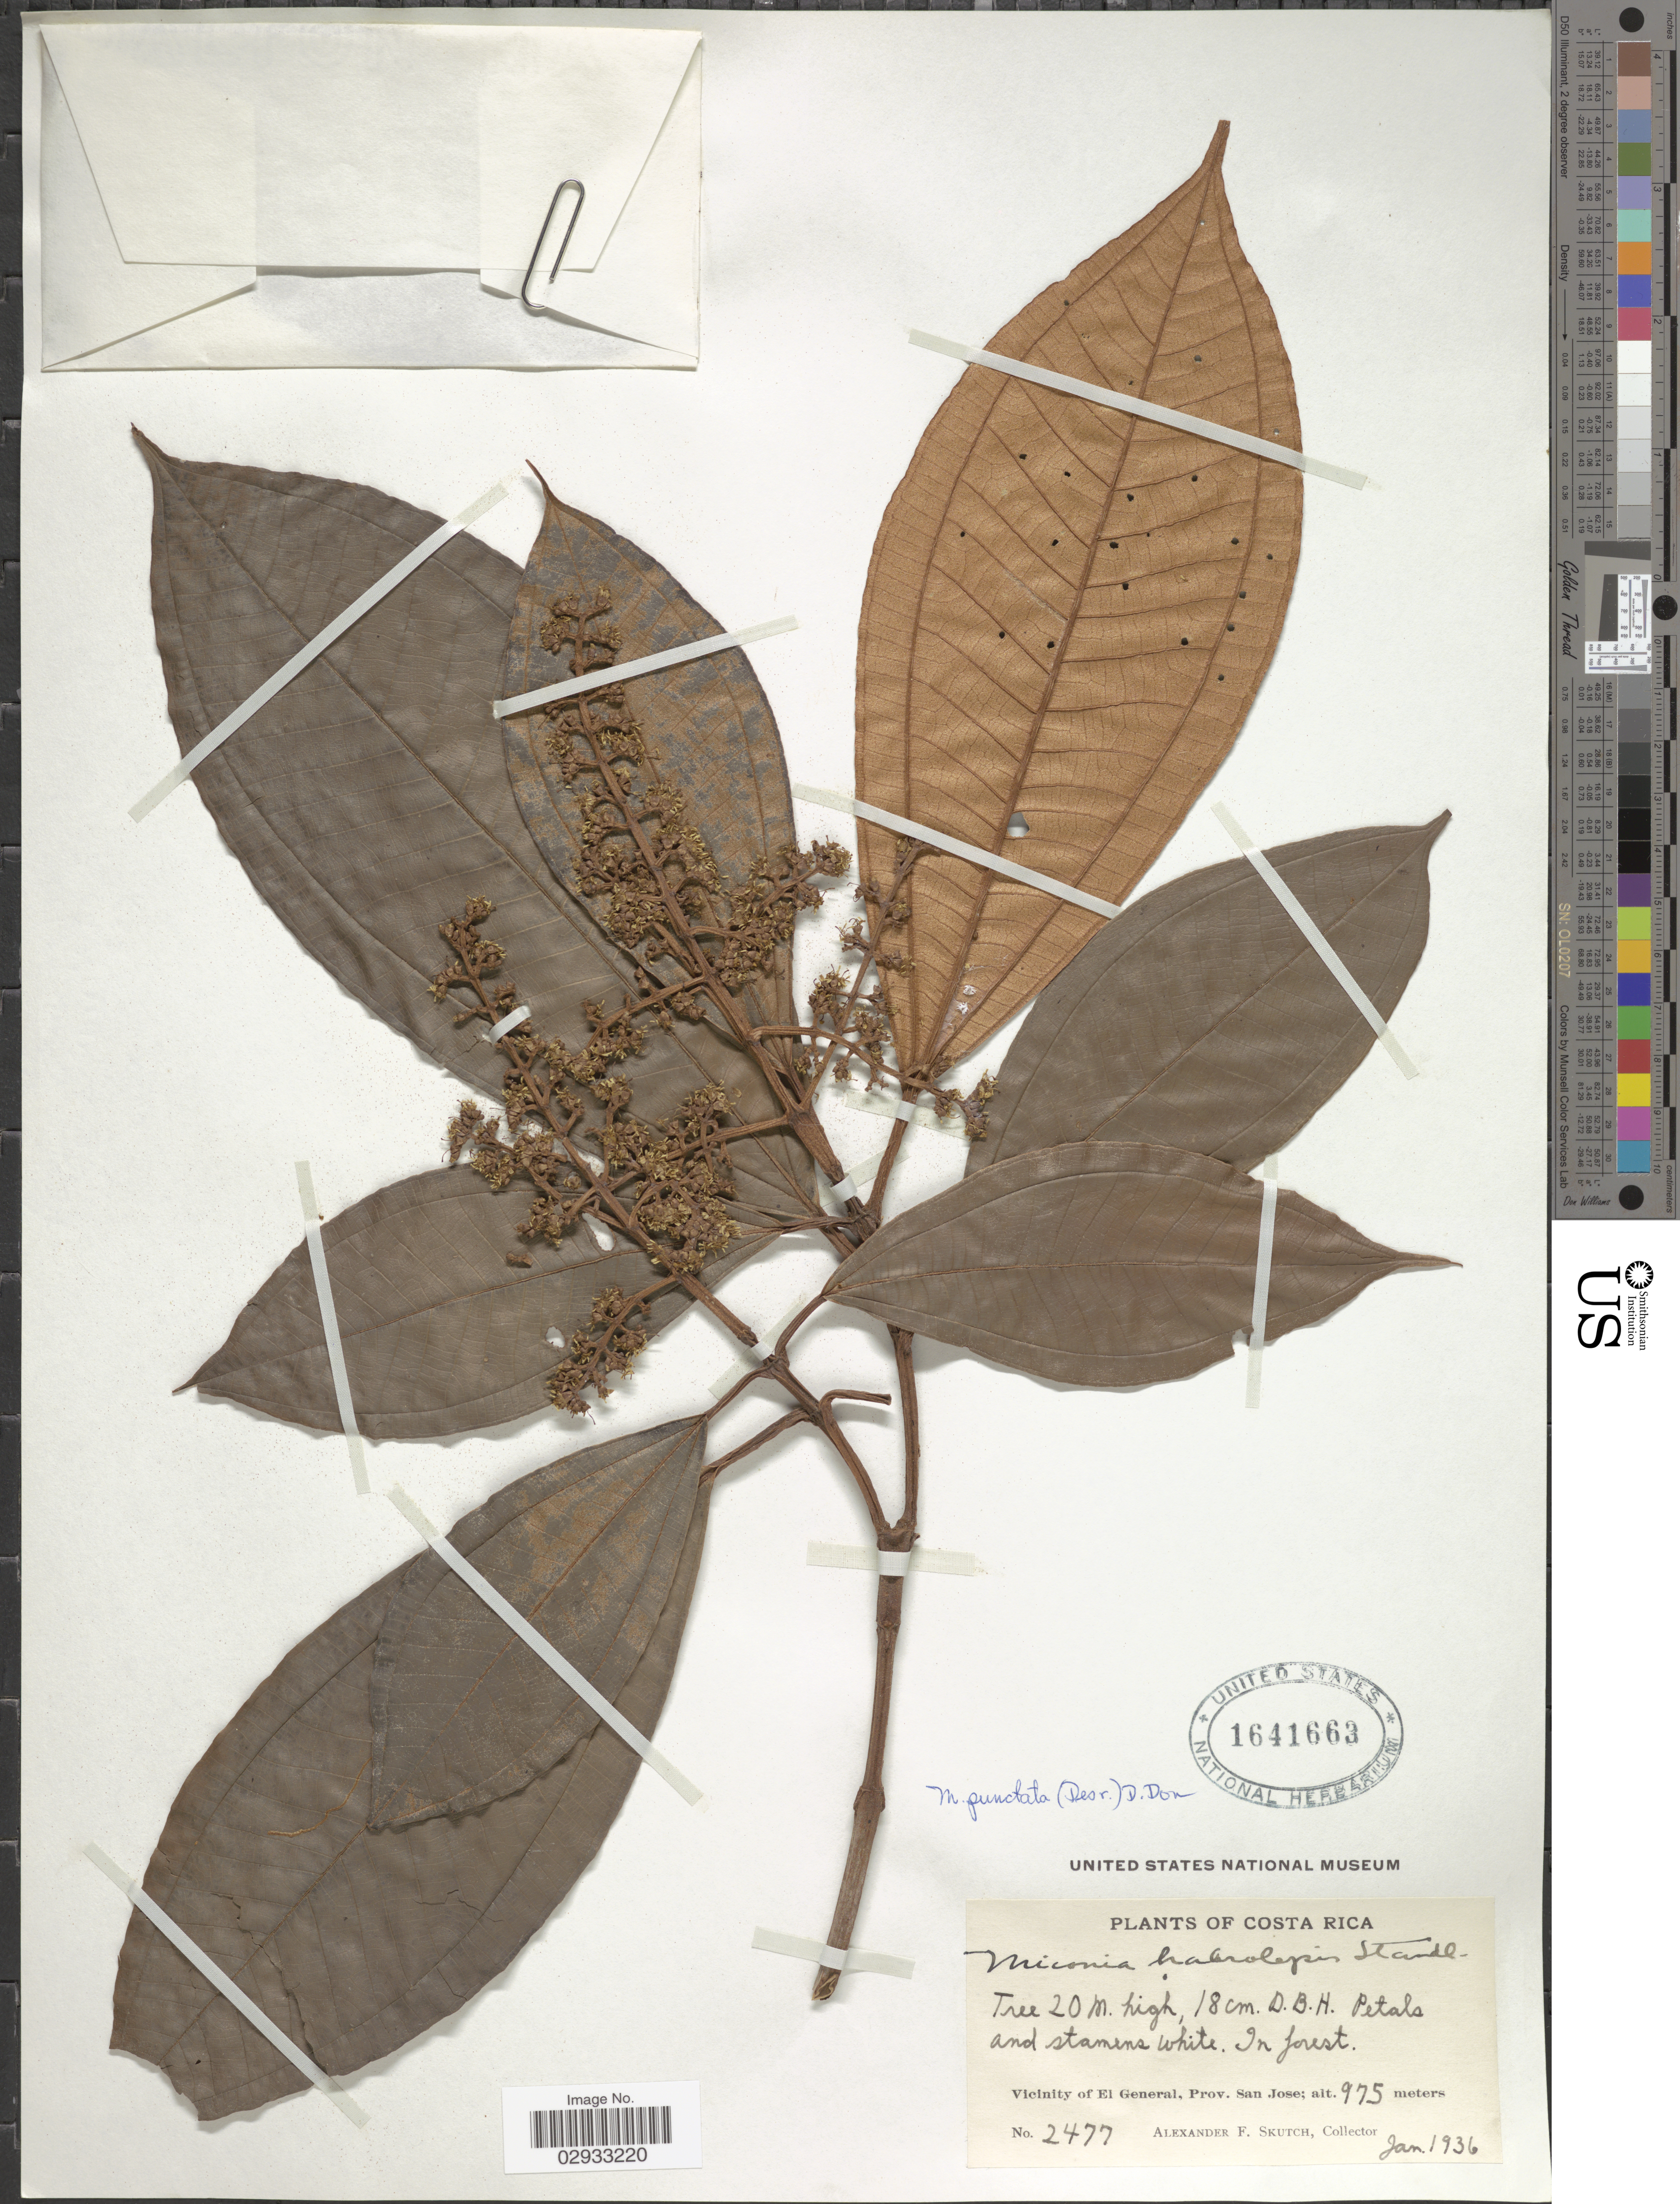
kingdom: Plantae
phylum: Tracheophyta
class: Magnoliopsida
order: Myrtales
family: Melastomataceae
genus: Miconia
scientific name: Miconia punctata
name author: (Desr.) D. Don ex DC.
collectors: A. F. Skutch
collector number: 2477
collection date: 1936-01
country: Costa Rica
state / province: San José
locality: Vicinity of El General, Prov. San Jose.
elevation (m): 975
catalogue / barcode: US 1641663